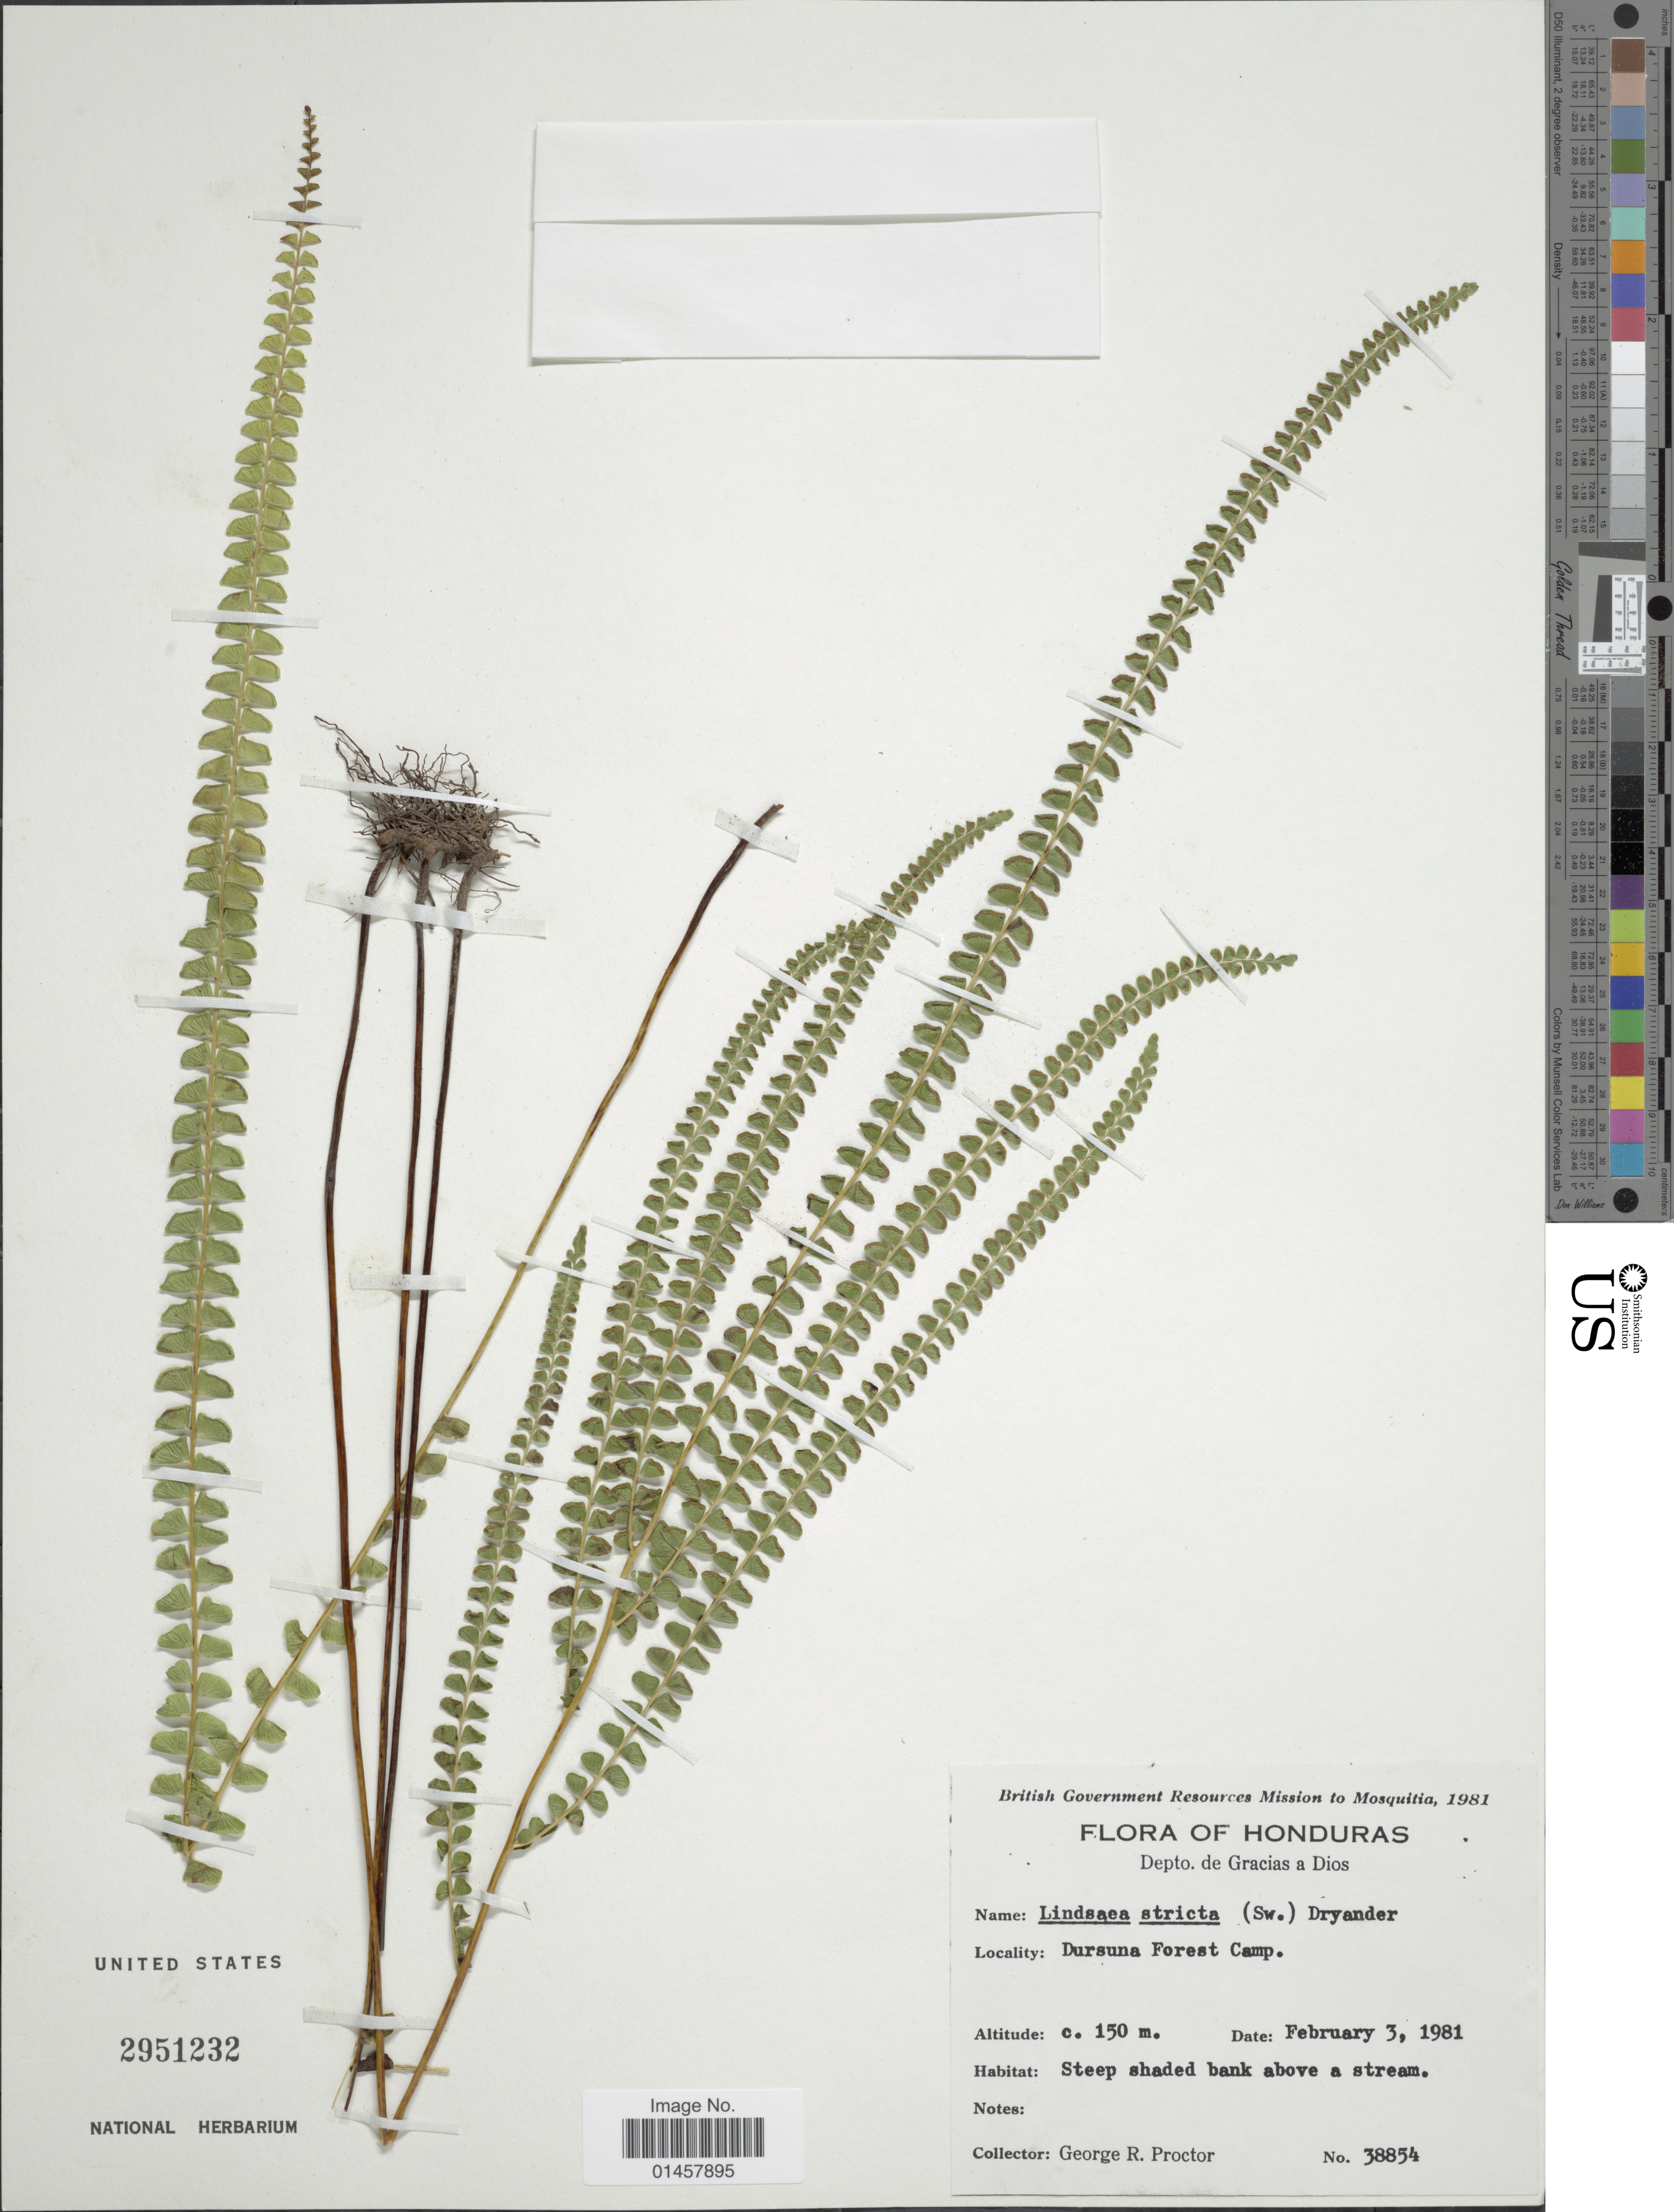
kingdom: Plantae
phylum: Tracheophyta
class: Polypodiopsida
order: Polypodiales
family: Lindsaeaceae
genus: Lindsaea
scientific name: Lindsaea stricta f. stricta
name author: (Sw.) Dryand.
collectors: G. R. Proctor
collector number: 38854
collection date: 1981-02-03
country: Honduras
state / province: Gracias de Dios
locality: Honduras, Depto. de Gracias a Dios, Dursuna Forest Camp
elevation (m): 150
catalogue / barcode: US 2951232